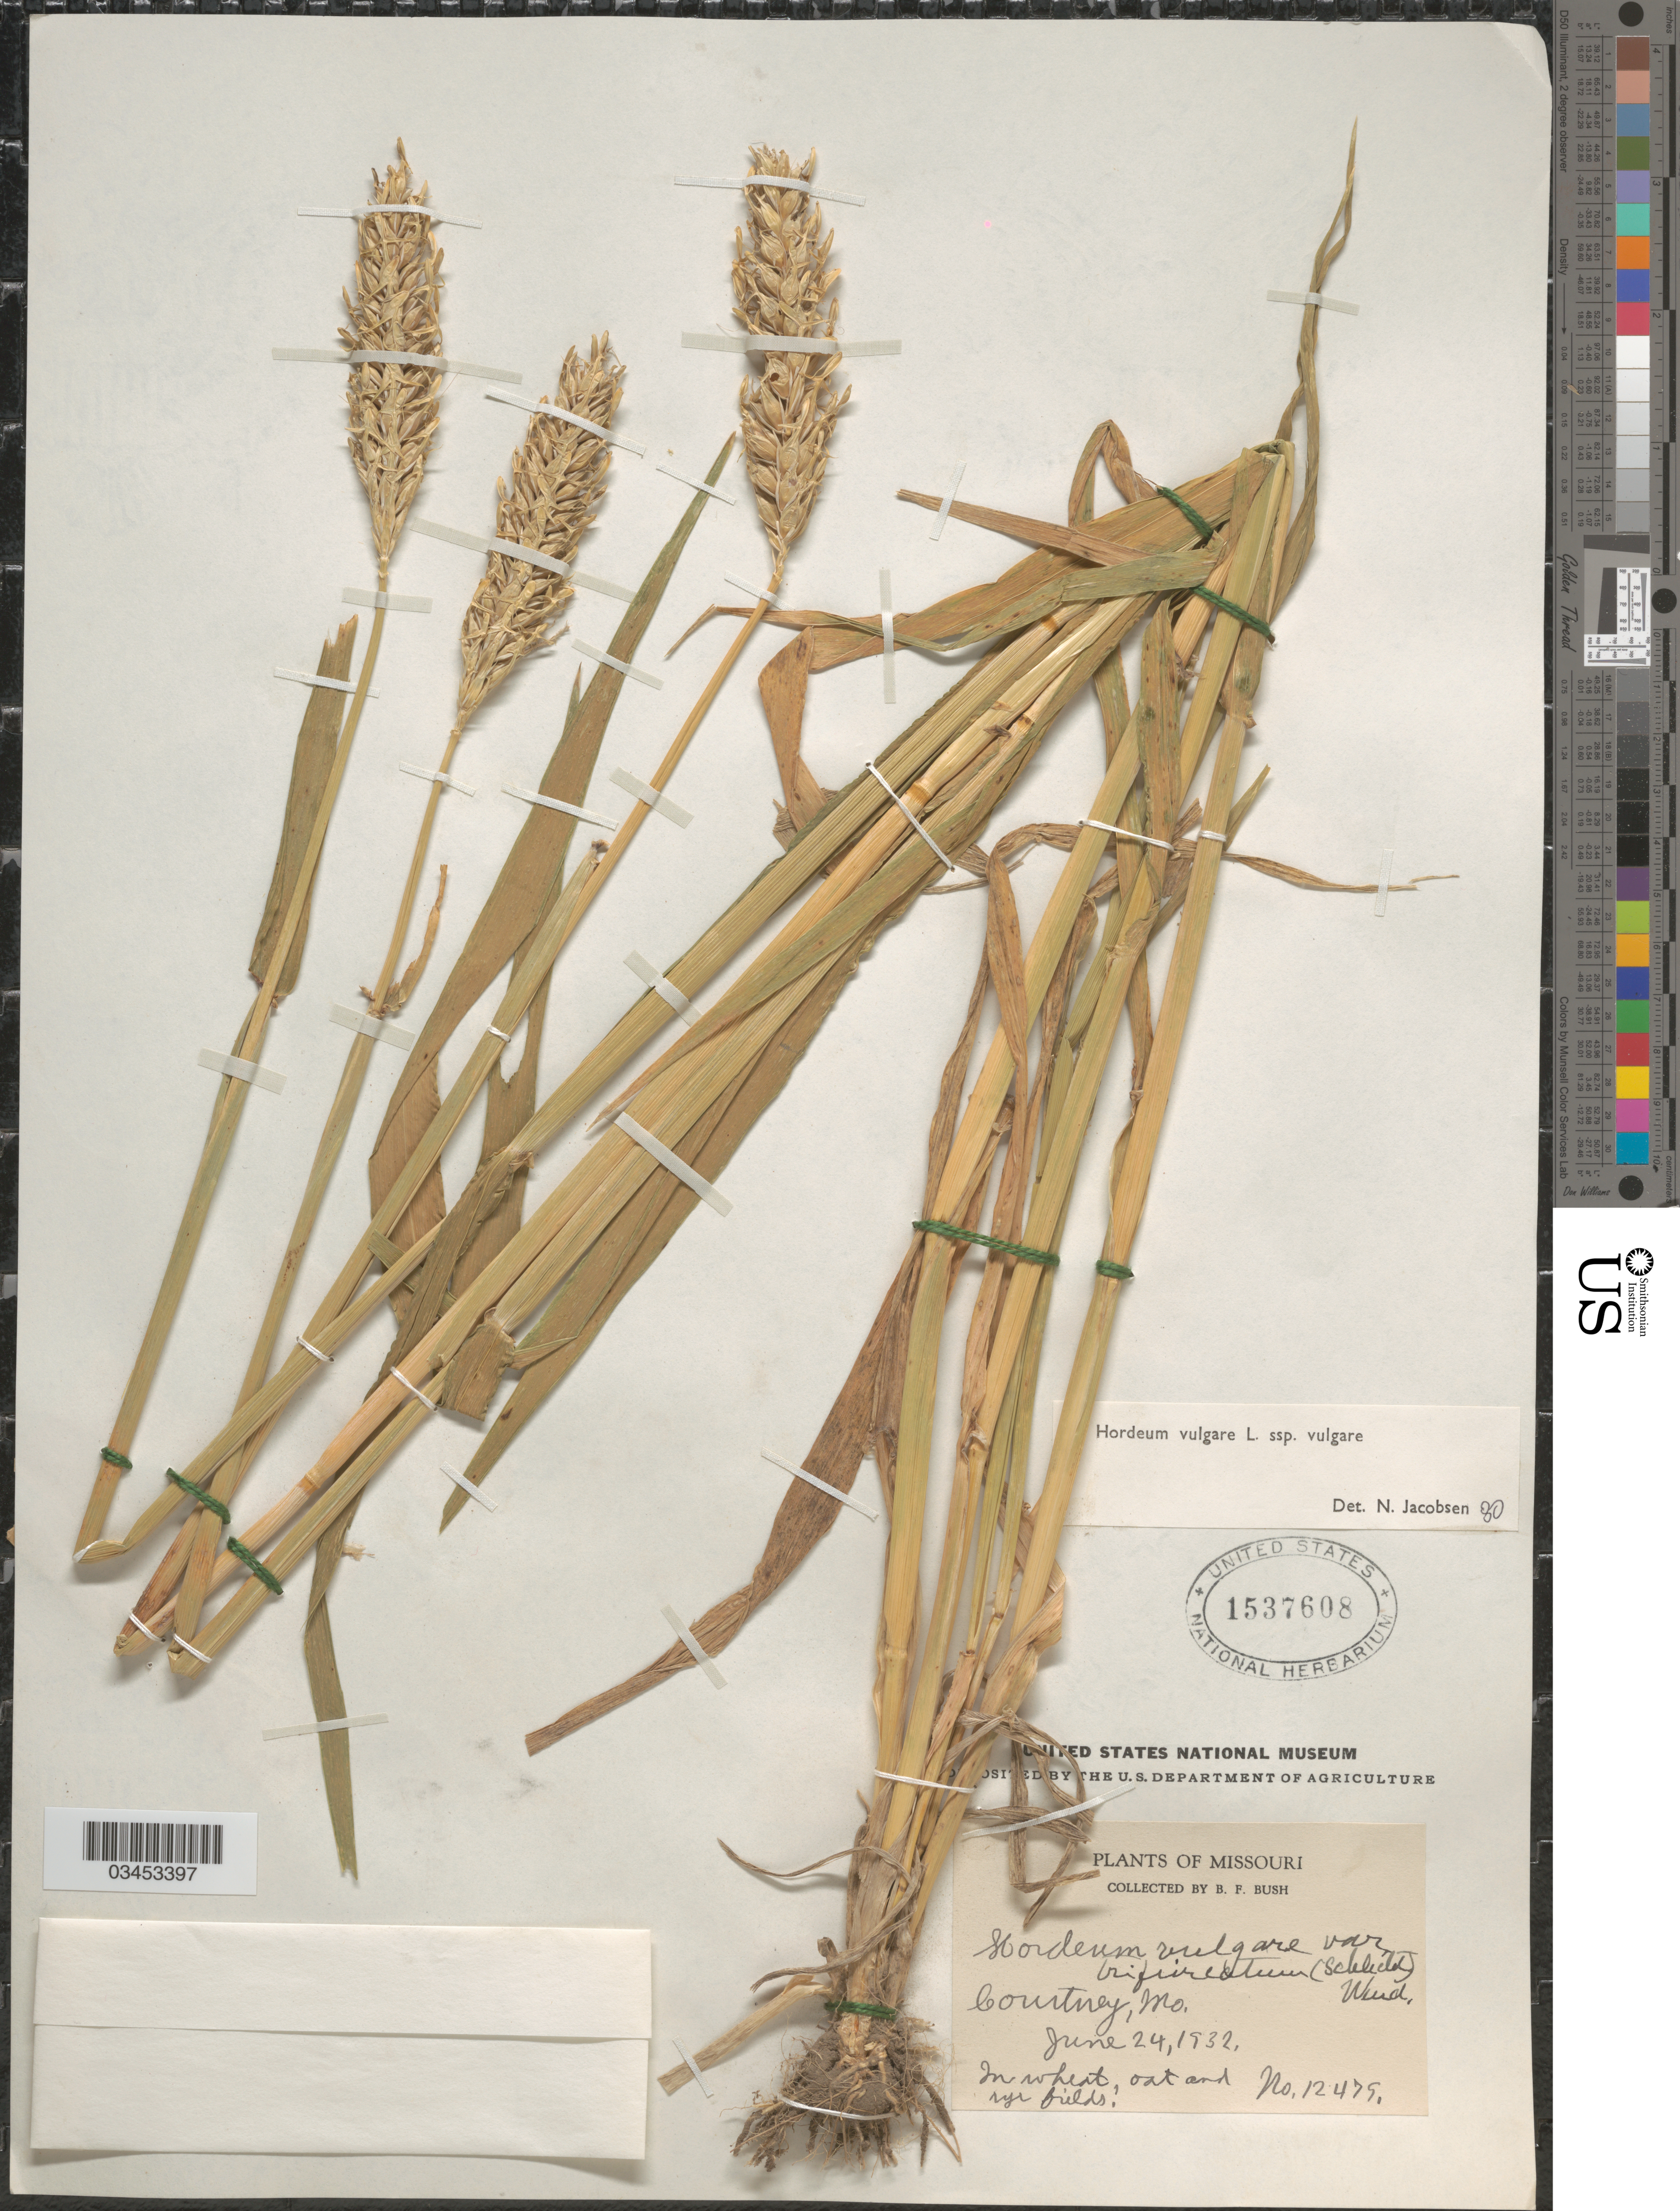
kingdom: Plantae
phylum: Tracheophyta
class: Liliopsida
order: Poales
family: Poaceae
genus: Hordeum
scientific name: Hordeum vulgare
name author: L.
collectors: B. F. Bush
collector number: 12479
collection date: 1932-06-24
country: United States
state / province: Missouri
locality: Courtney.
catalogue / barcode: US 1537608